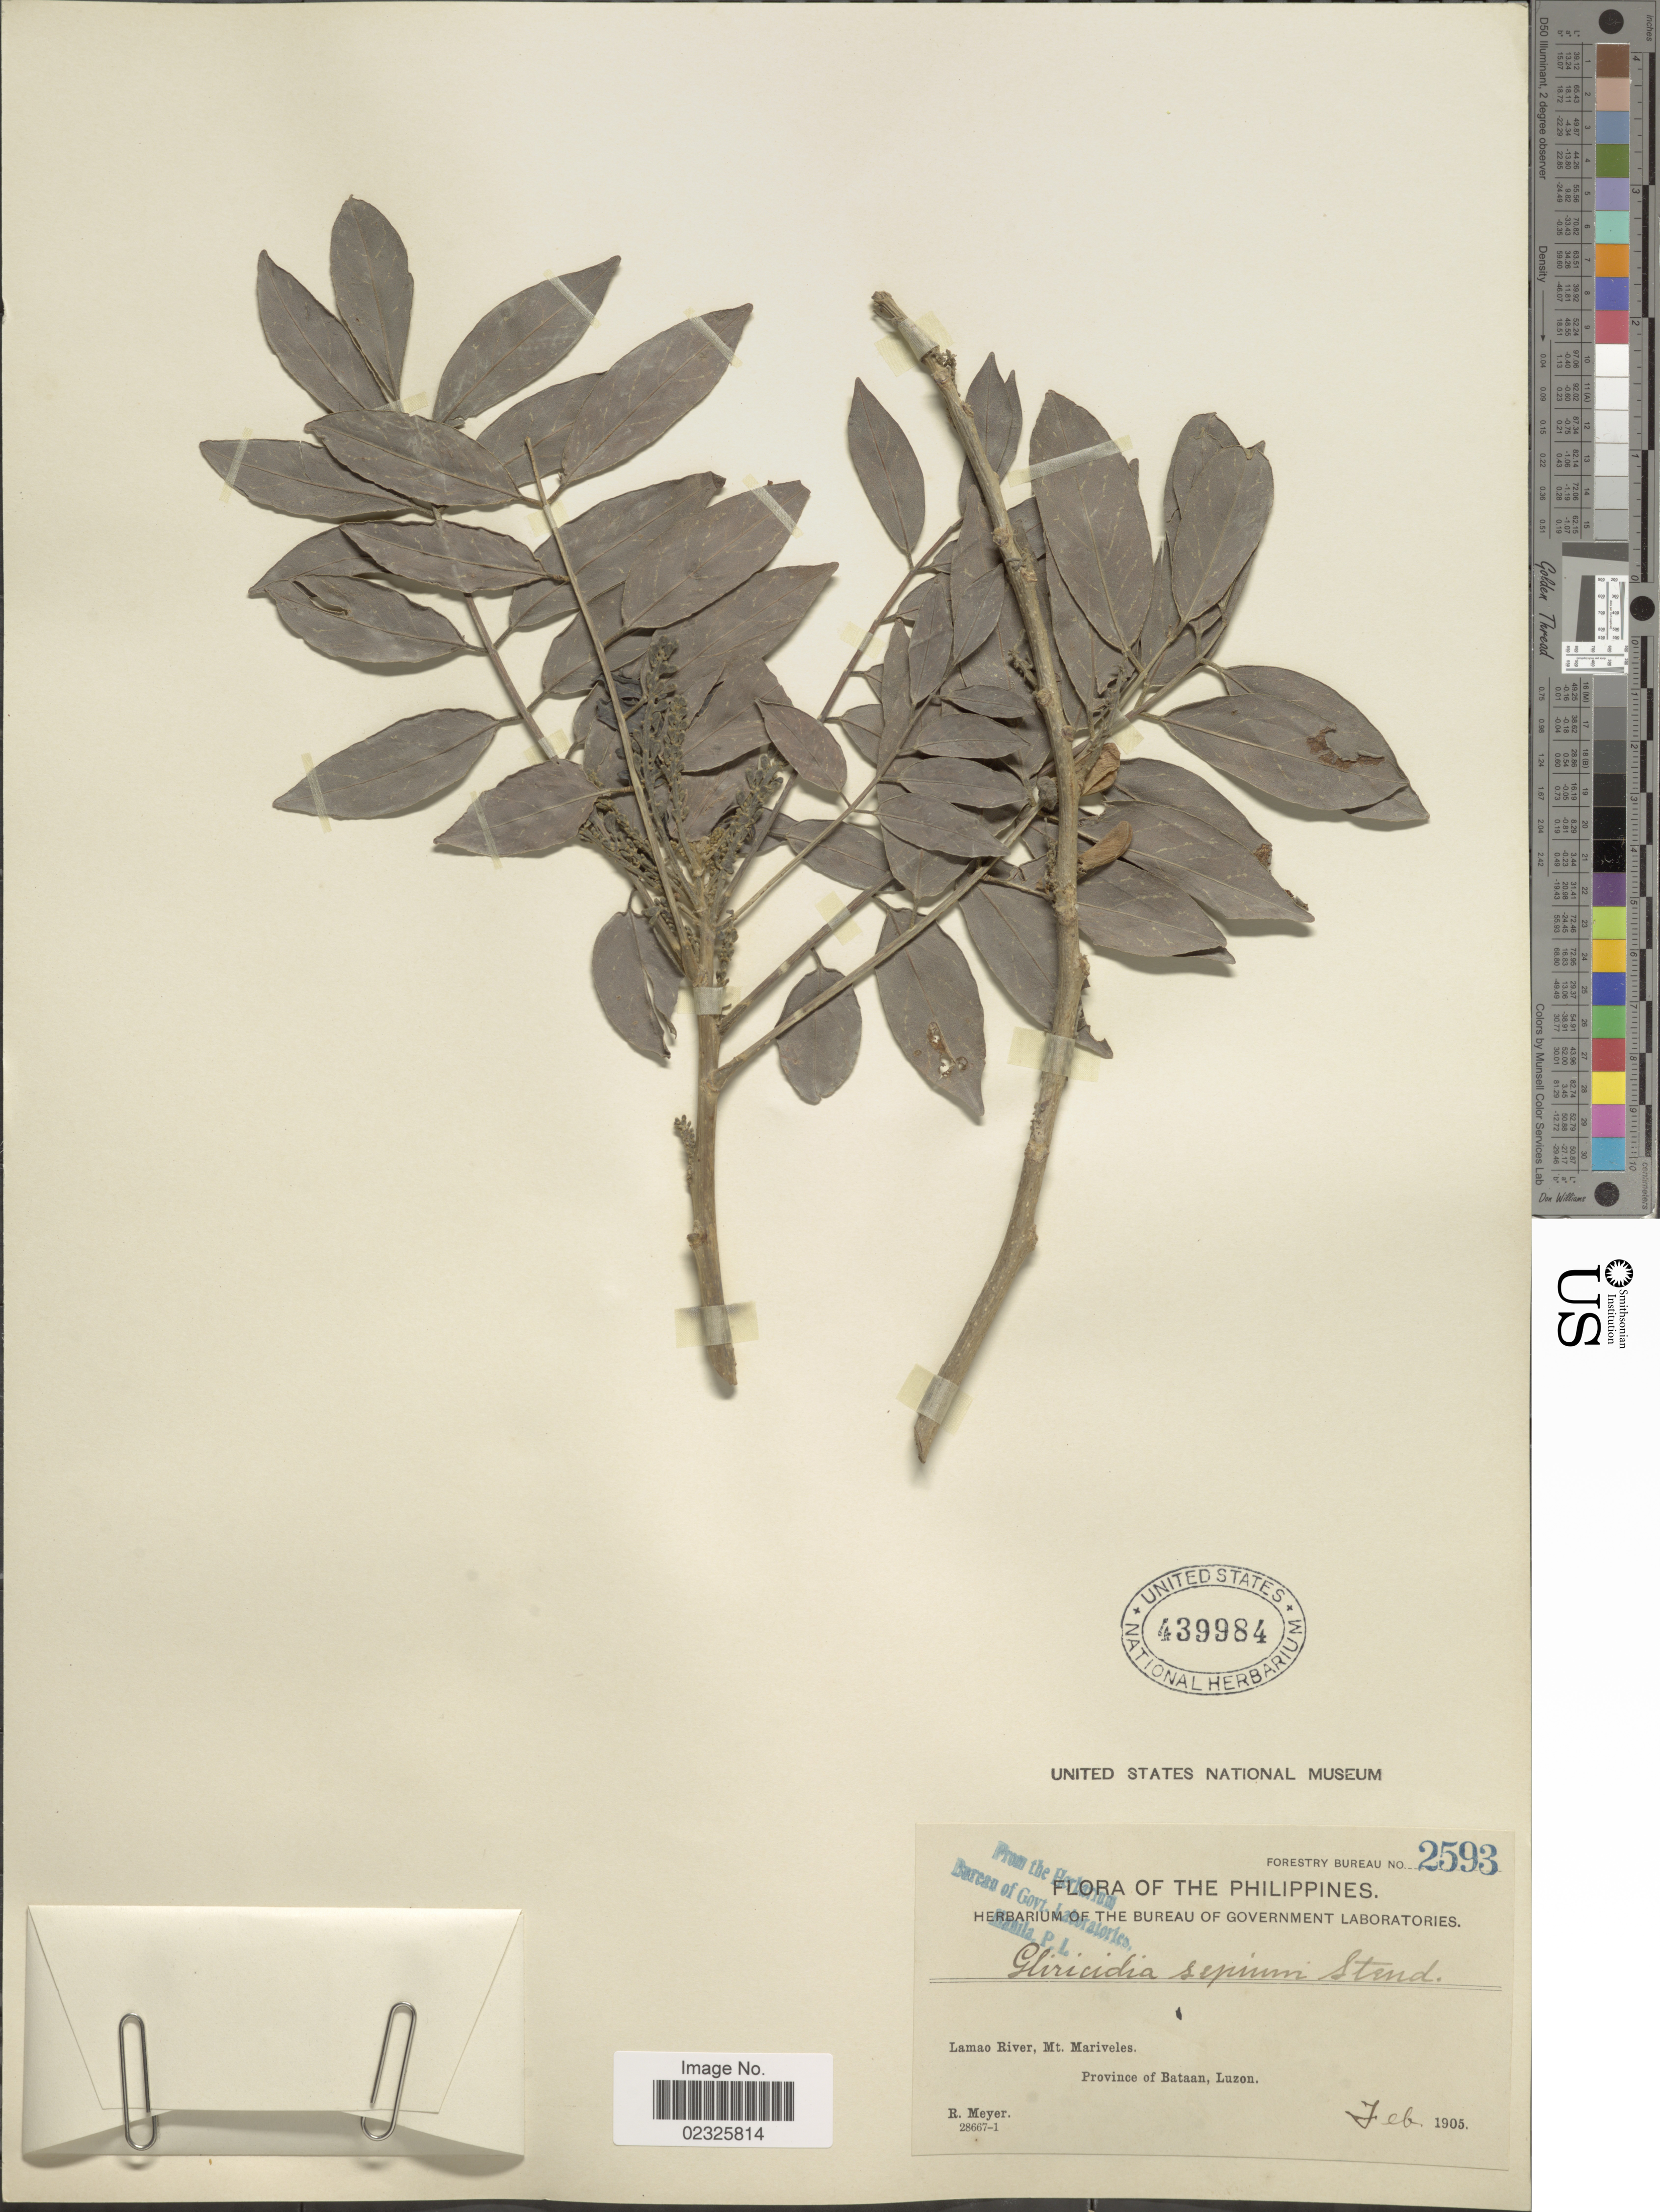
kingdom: Plantae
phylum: Tracheophyta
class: Magnoliopsida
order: Fabales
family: Fabaceae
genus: Gliricidia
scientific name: Gliricidia sepium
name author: (Jacq.) Kunth ex Walp.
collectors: R. Meyer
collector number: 28667-1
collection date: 1905-02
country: Philippines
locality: Lamao River, Mt. Mariveles. Province of Bataan, Luzon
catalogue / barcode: US 439984